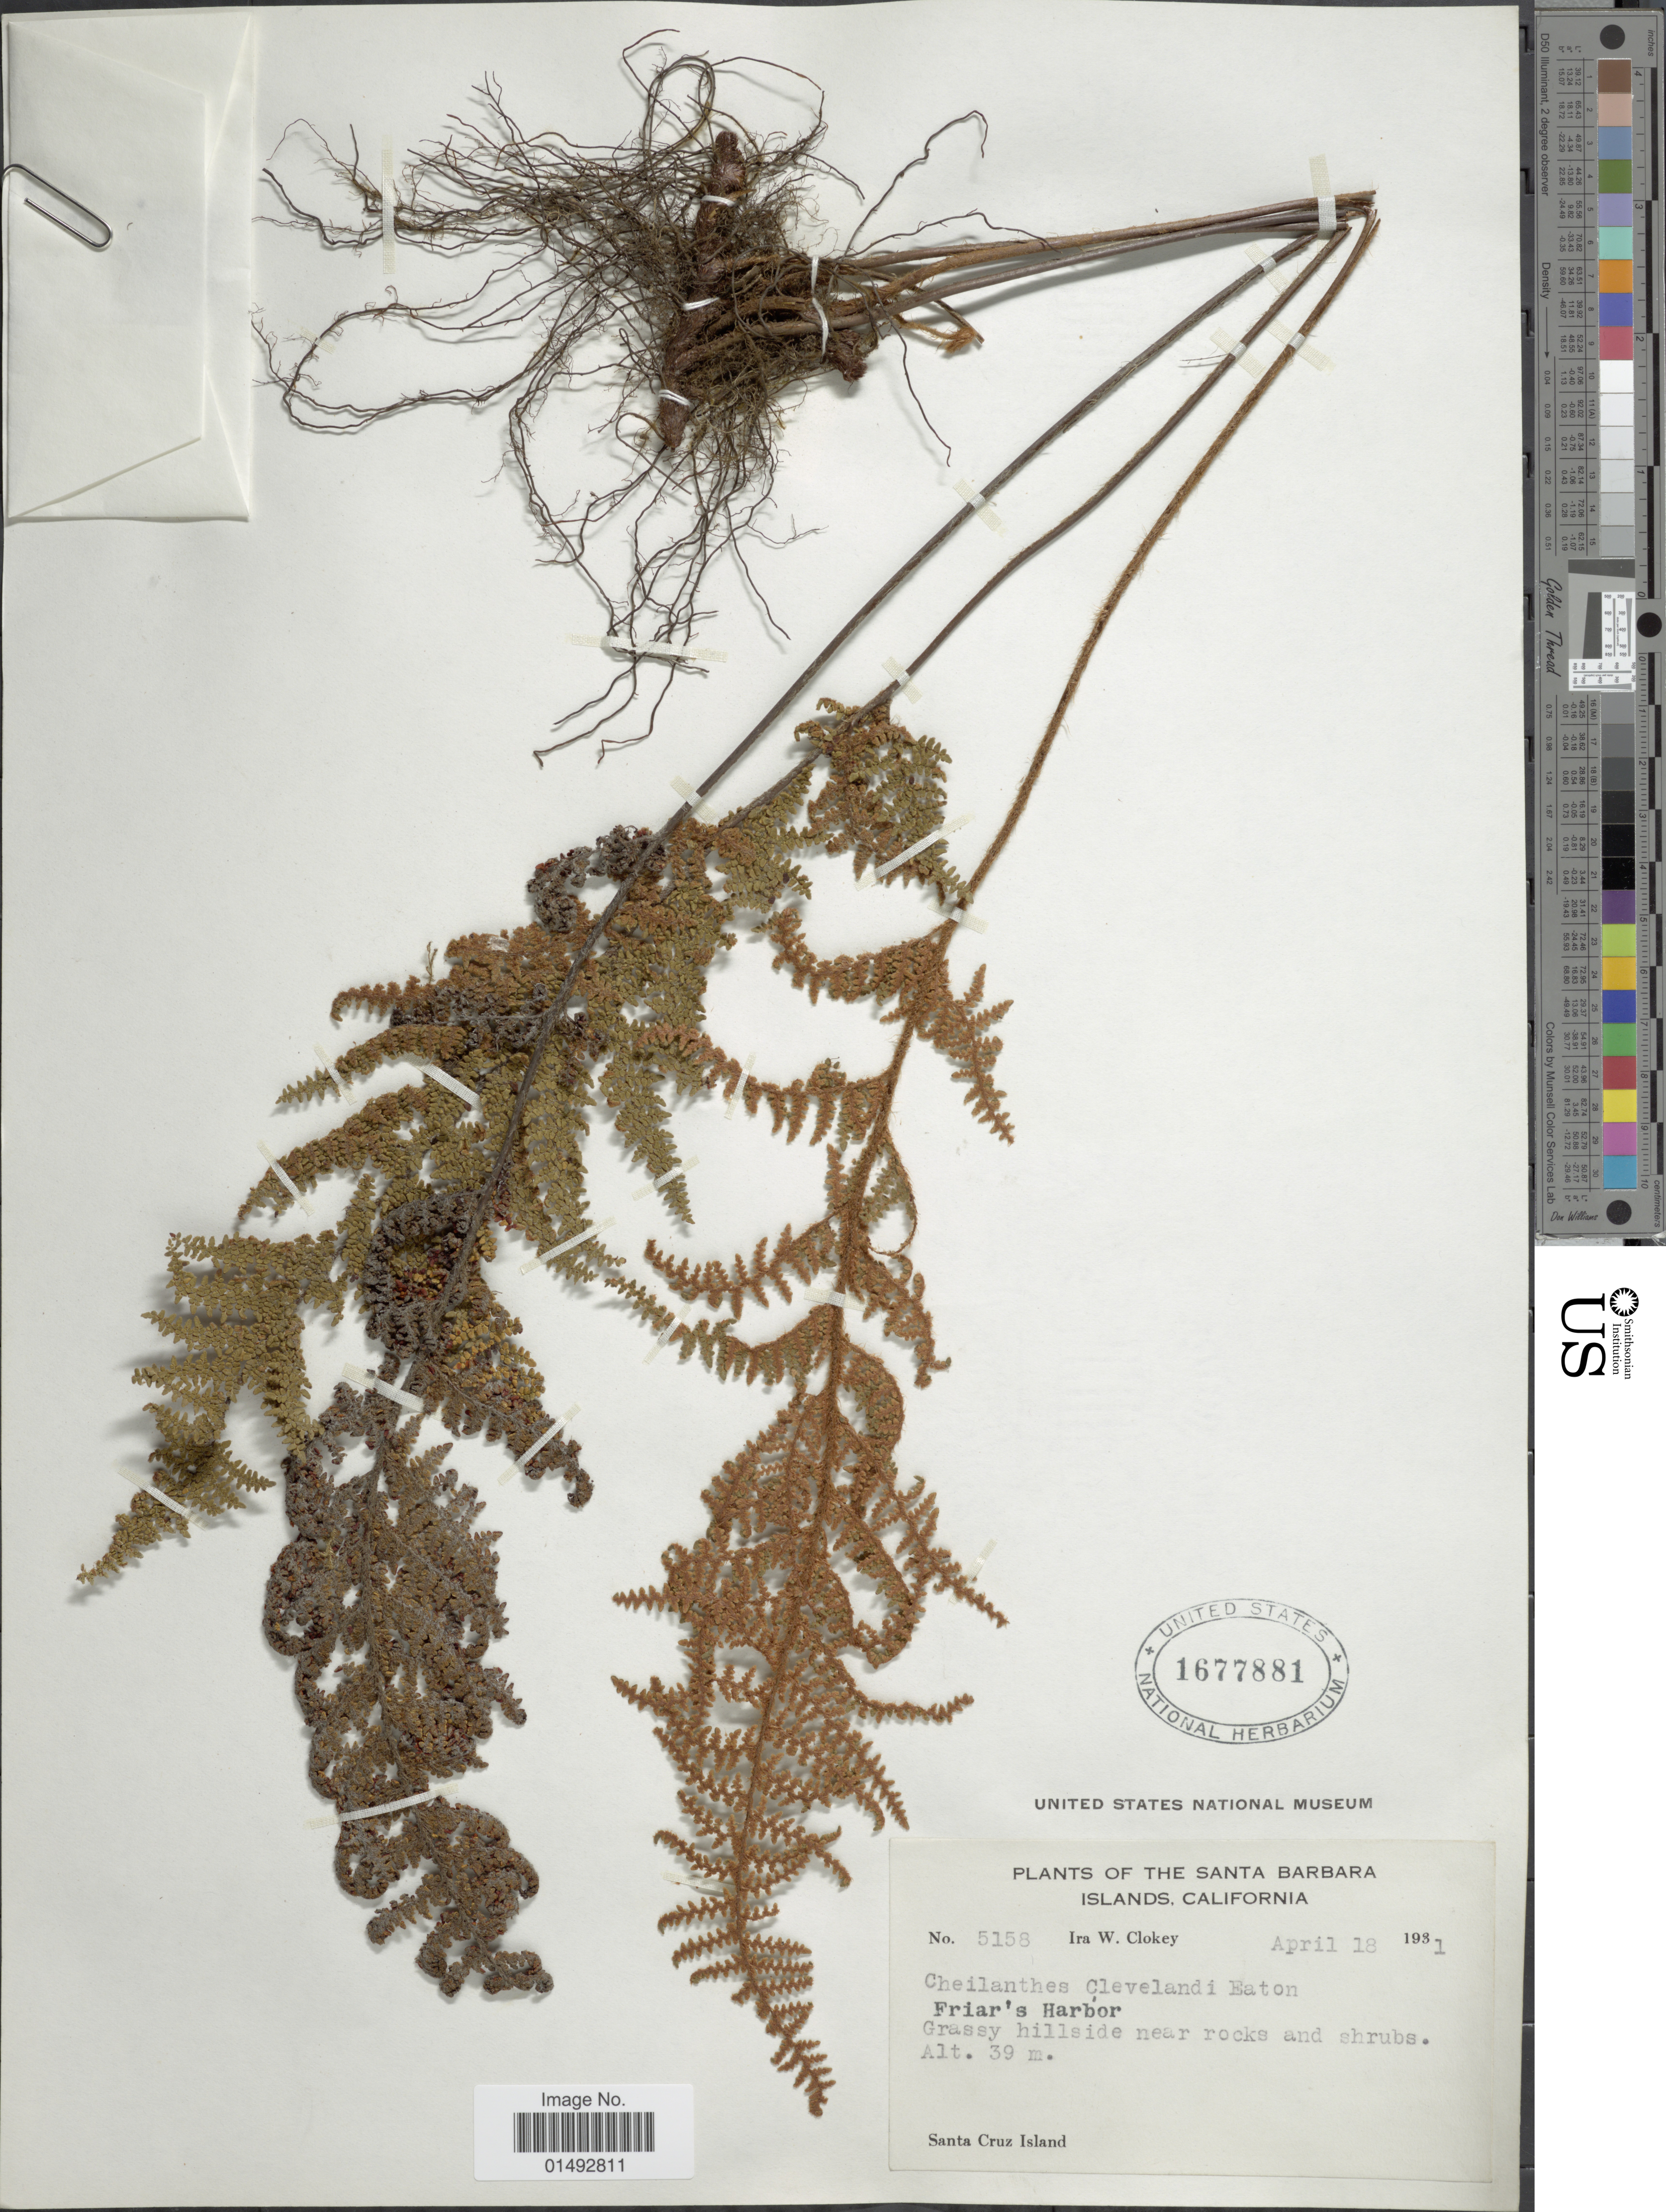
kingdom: Plantae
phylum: Tracheophyta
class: Polypodiopsida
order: Polypodiales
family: Pteridaceae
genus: Myriopteris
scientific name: Myriopteris clevelandii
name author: (D.C. Eaton) Grusz & Windham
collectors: I. W. Clokey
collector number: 5158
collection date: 1931-04-18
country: United States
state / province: California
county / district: Santa Barbara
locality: The Santa Barbara Islands, Friar's Harbor. Grassy hillside near rocks and shrubs, Santa Cruz Island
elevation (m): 39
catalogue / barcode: US 1677881